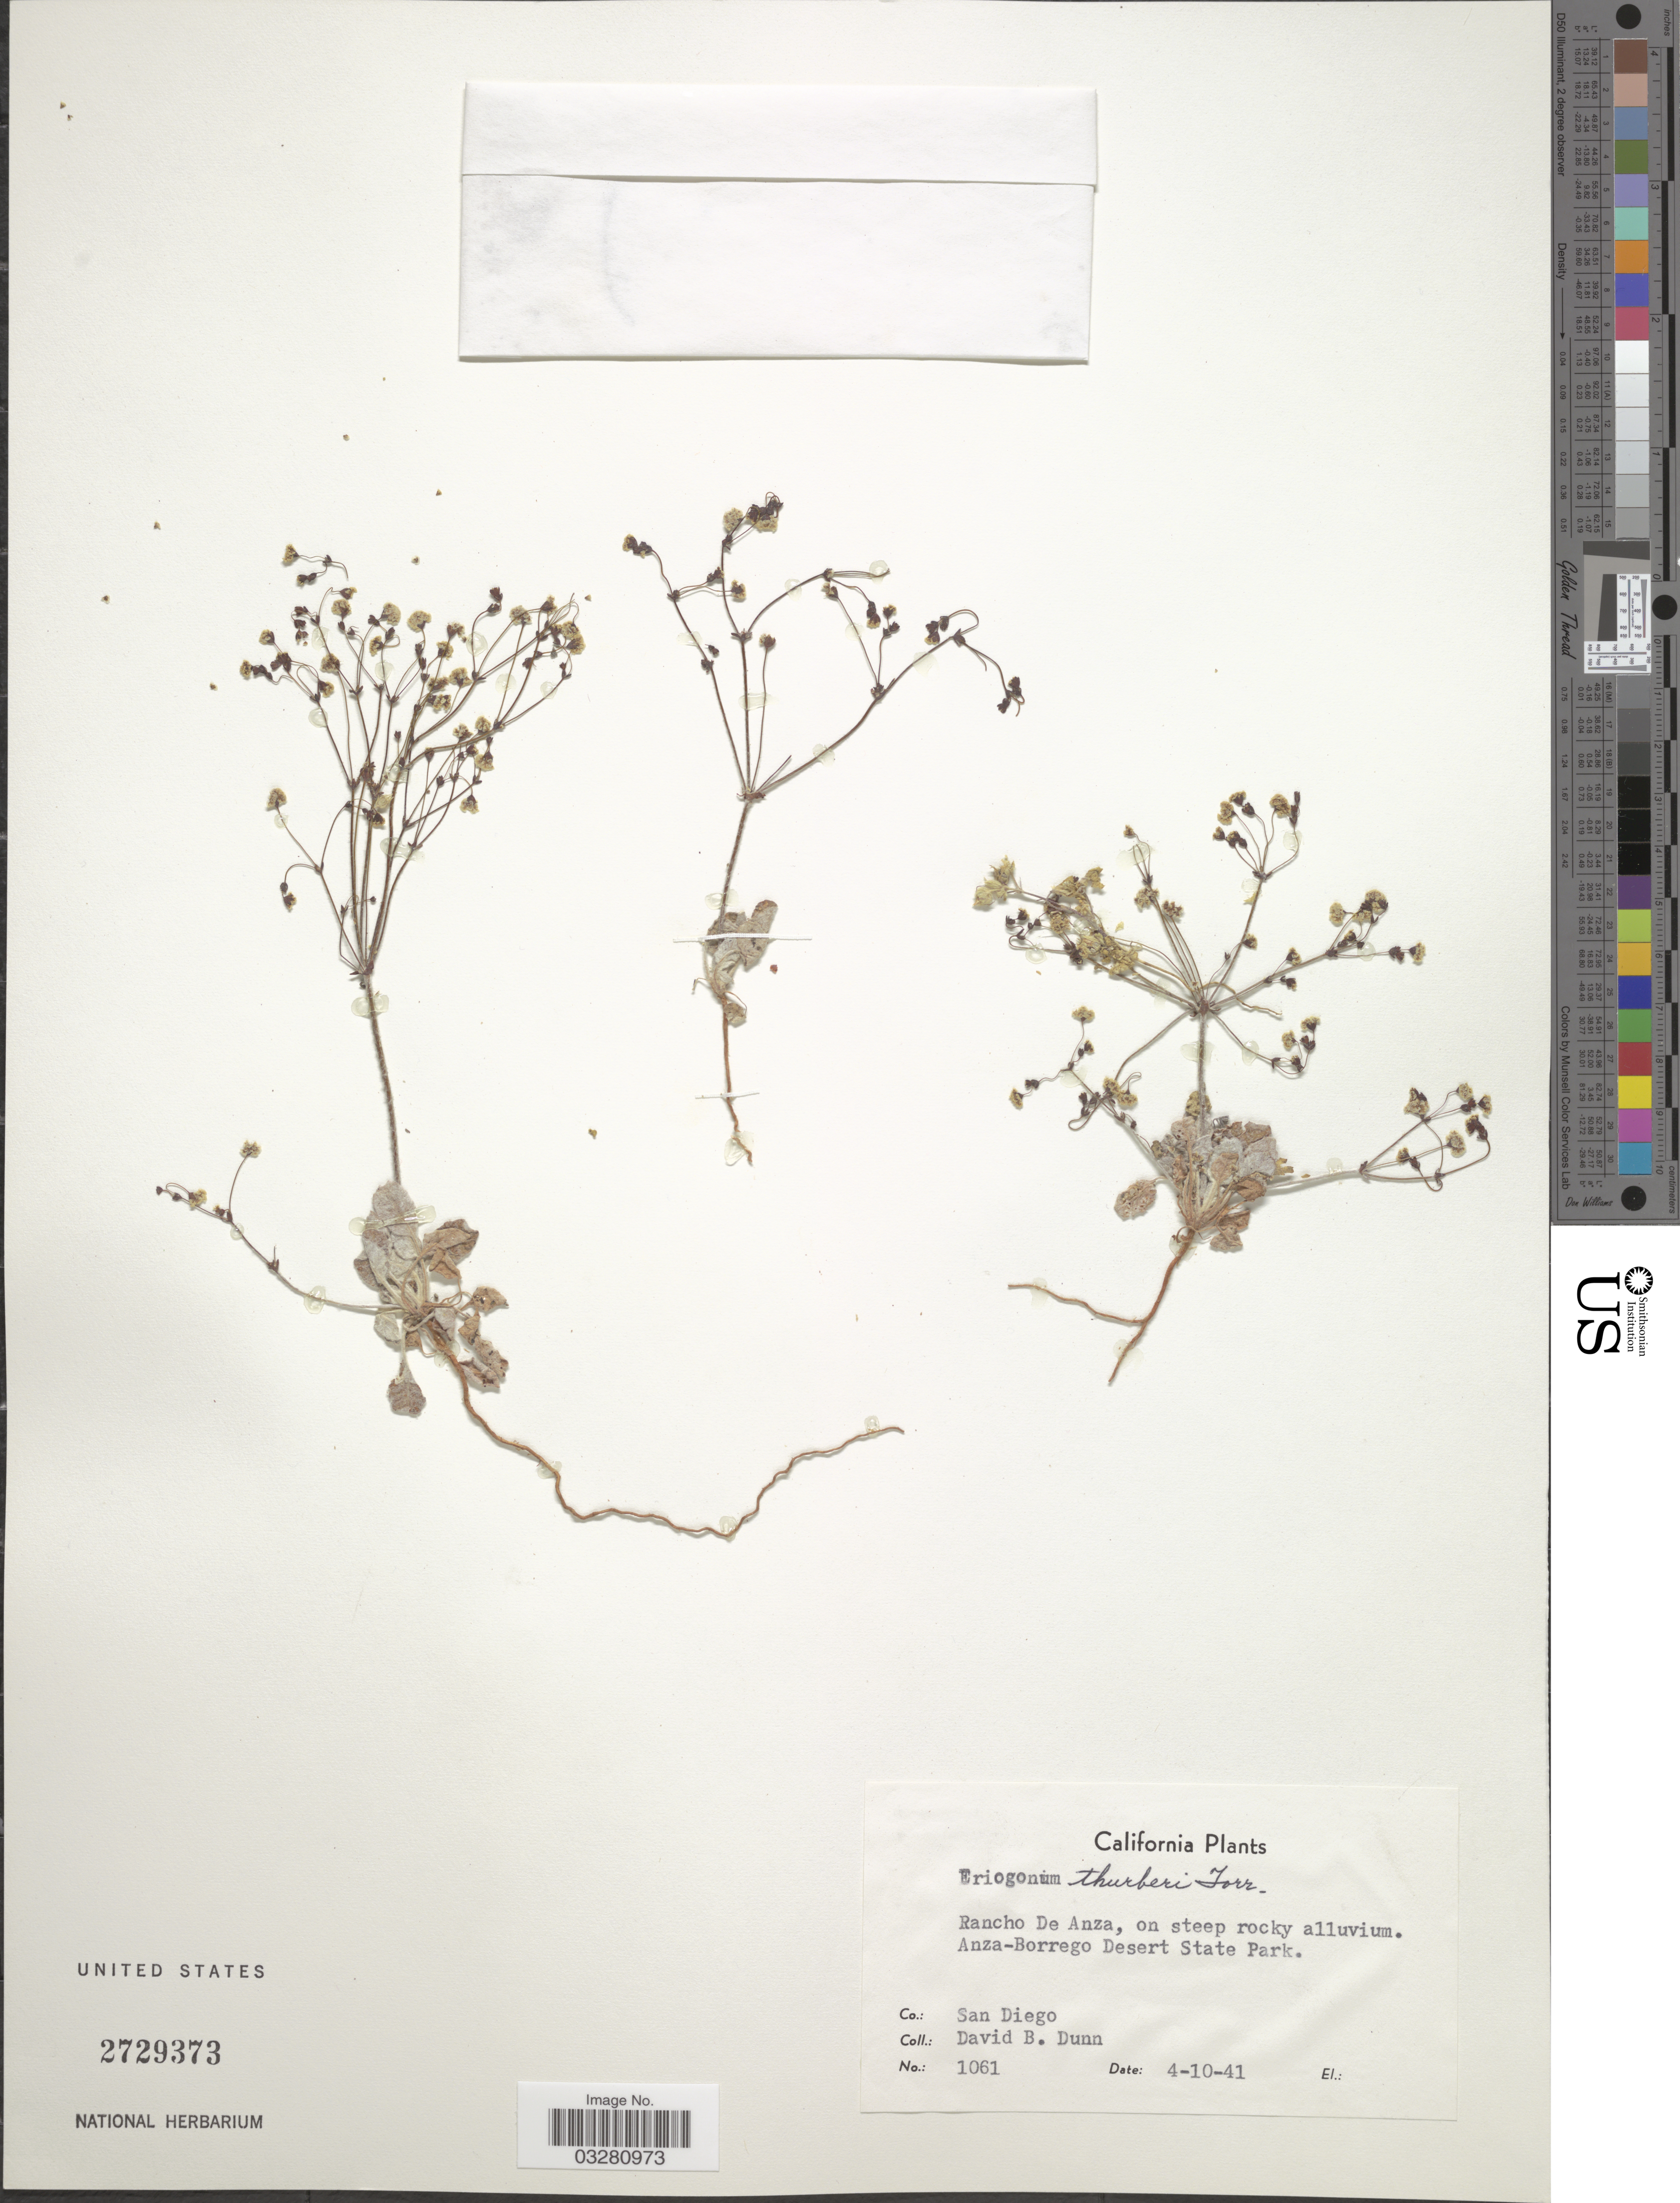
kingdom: Plantae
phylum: Tracheophyta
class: Magnoliopsida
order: Caryophyllales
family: Polygonaceae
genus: Eriogonum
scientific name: Eriogonum thurberi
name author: Torr.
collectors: D. B. Dunn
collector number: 1061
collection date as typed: Transcribed d/m/y: 10/4/41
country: United States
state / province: California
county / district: San Diego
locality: Rancho De Anza. Anza-Borrego Desert State Park. Co.: San Diego.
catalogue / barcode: US 2729373